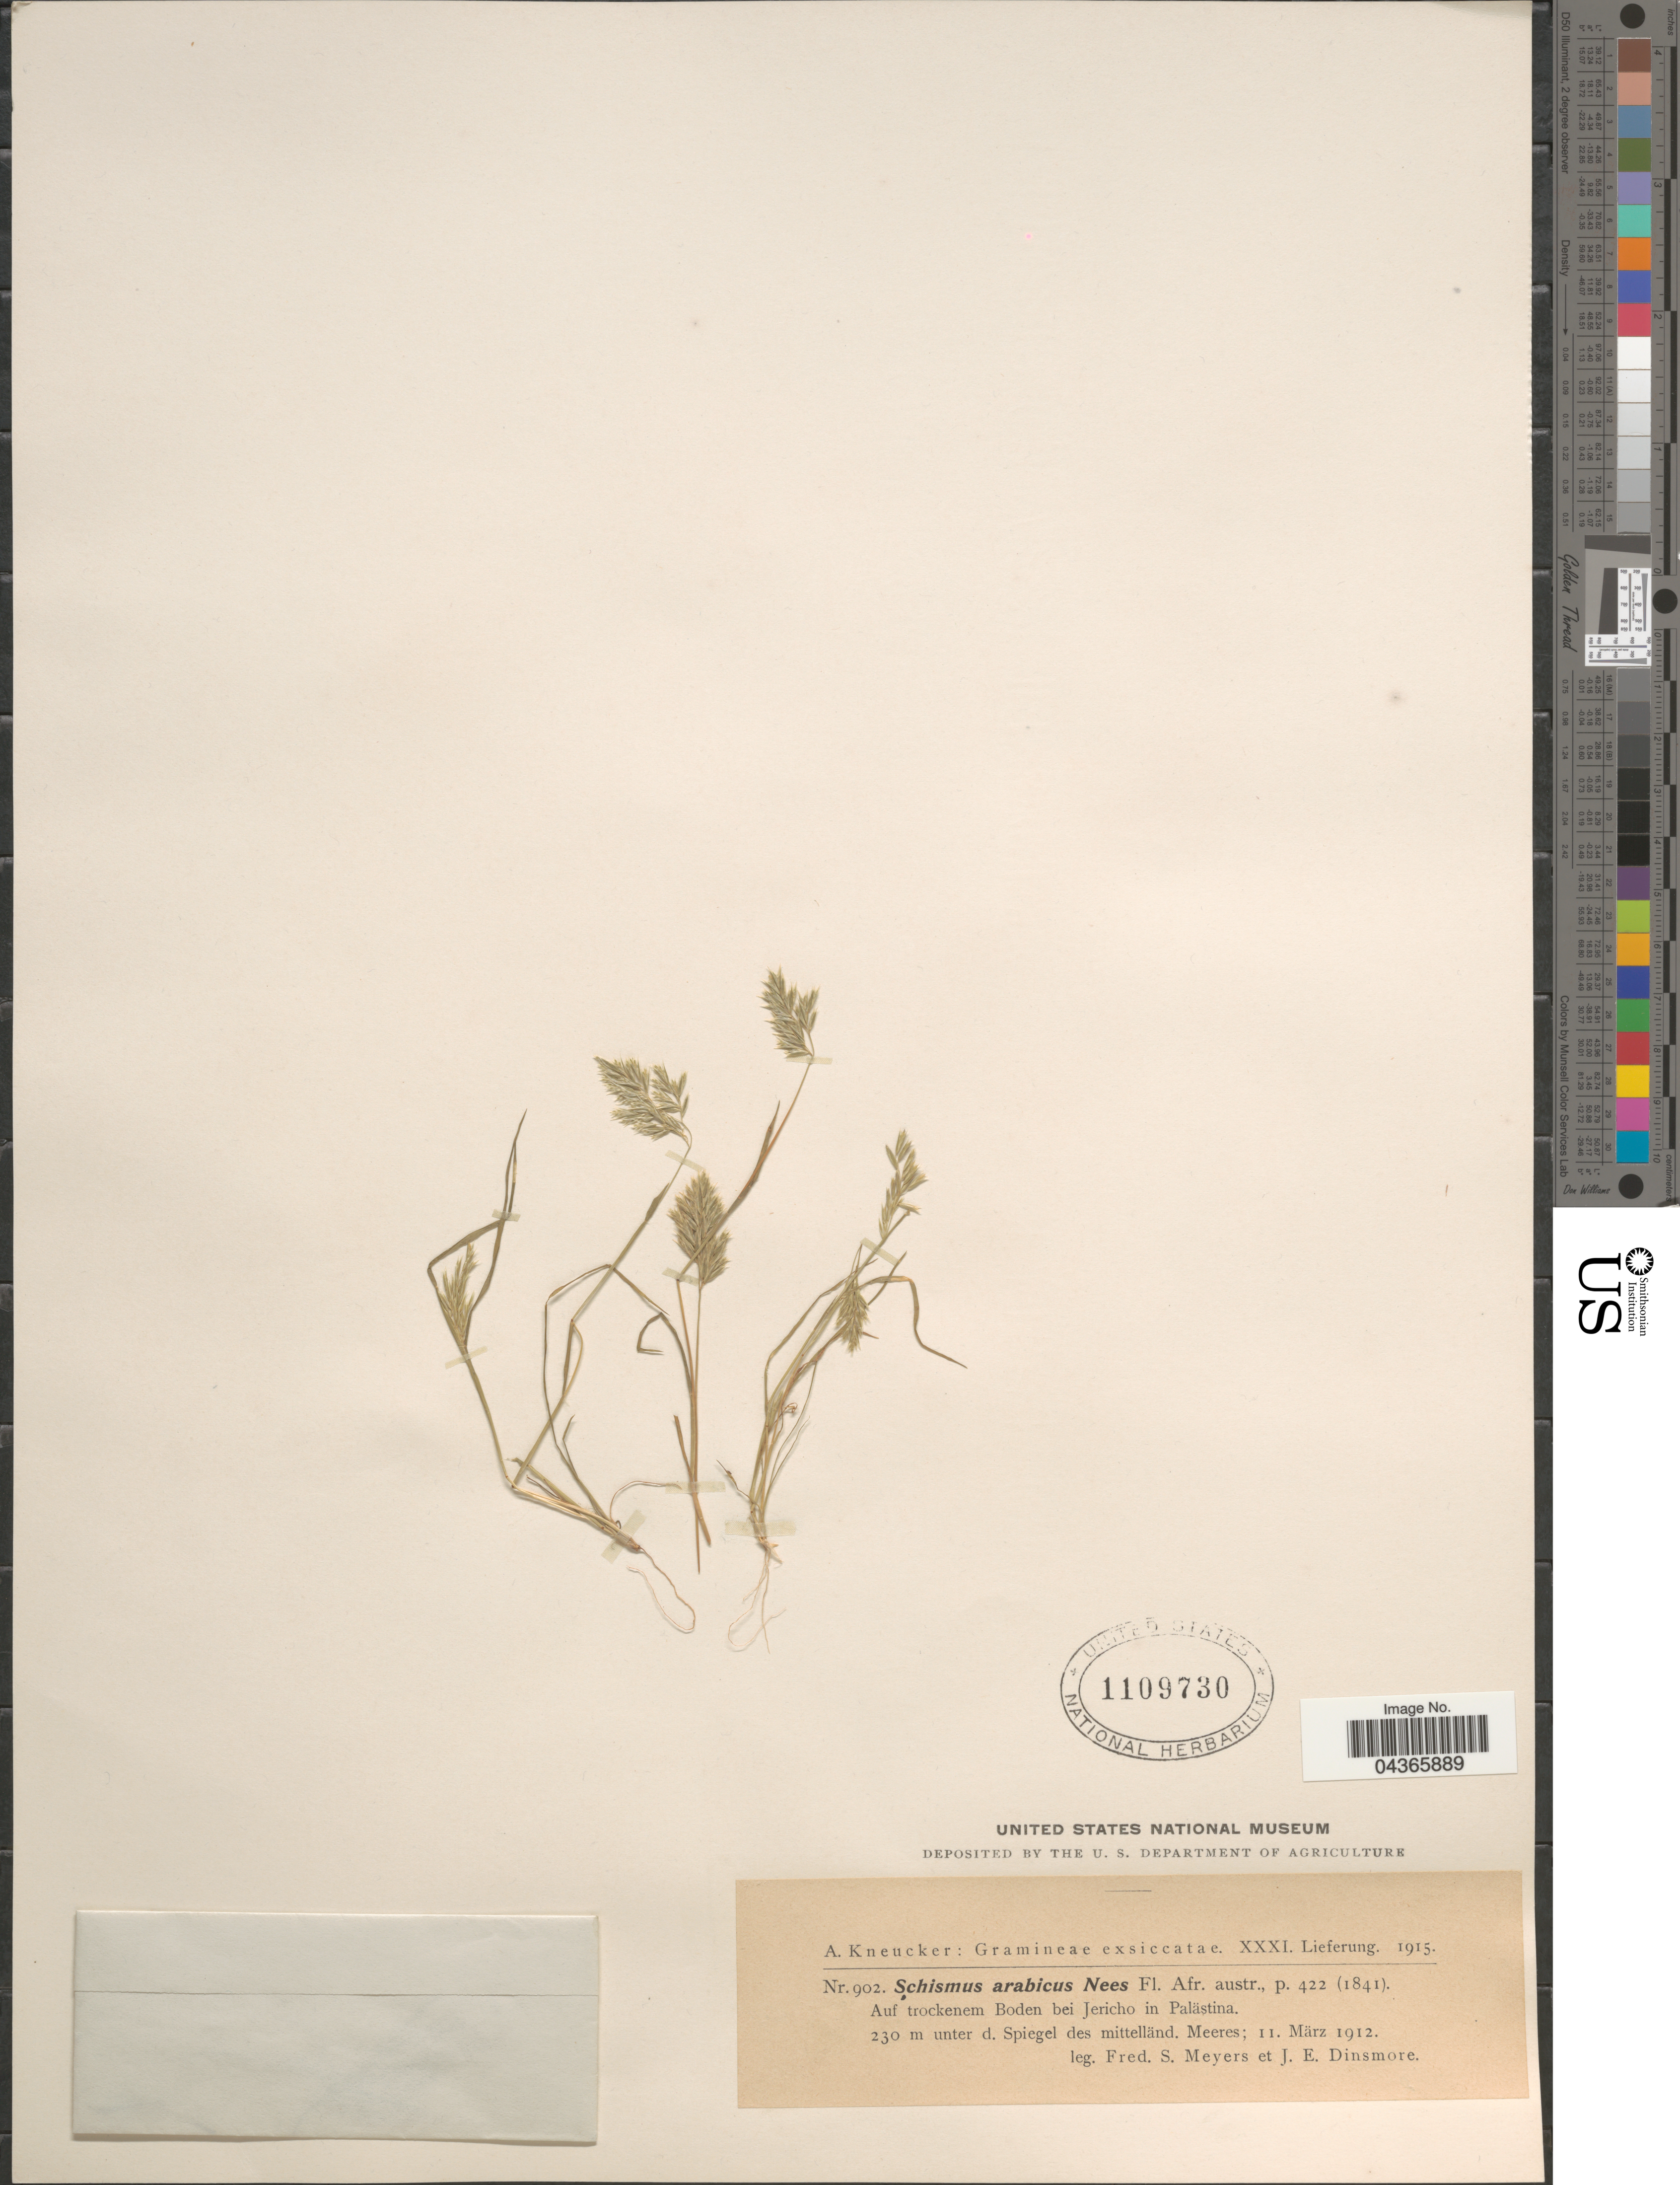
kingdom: Plantae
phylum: Tracheophyta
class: Liliopsida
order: Poales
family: Poaceae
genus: Schismus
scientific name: Schismus arabicus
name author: Nees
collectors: F. Meyers & J. Dinsmore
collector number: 902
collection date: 1912-03-11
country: Israel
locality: Auf trockenem Boden bei Jericho in Palästina.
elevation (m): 230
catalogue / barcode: US 1109730